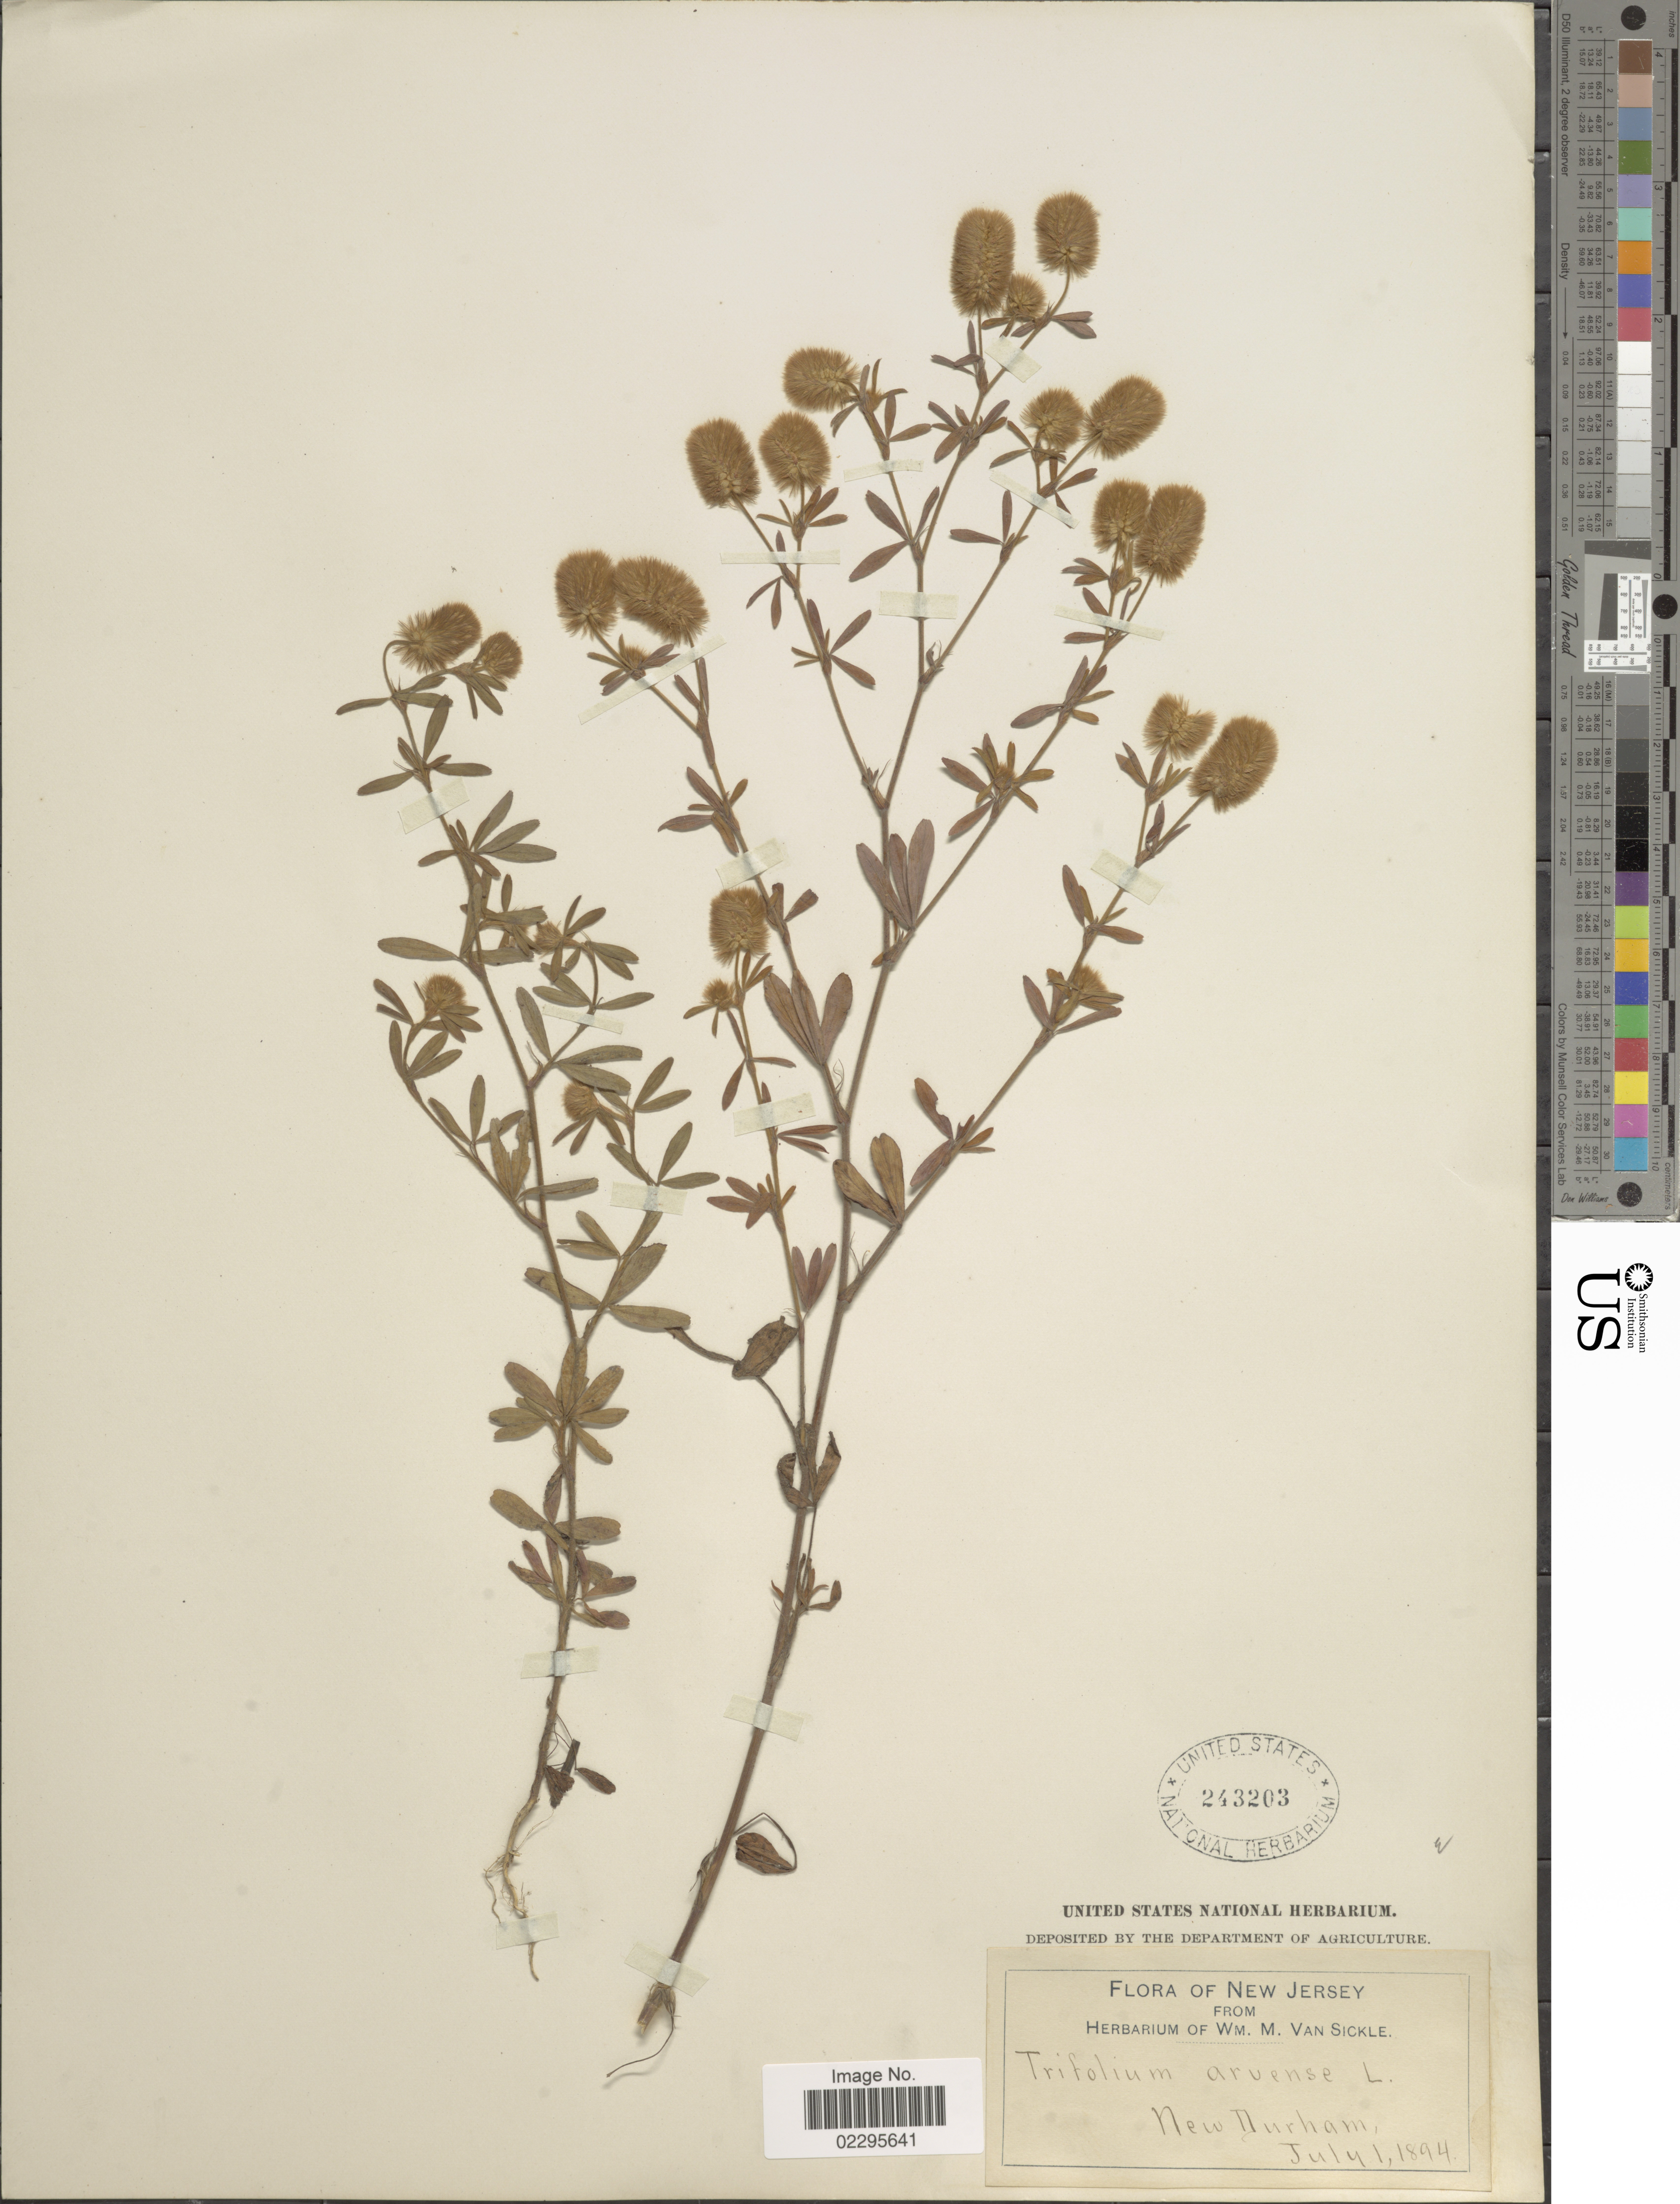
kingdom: Plantae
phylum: Tracheophyta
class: Magnoliopsida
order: Fabales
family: Fabaceae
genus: Trifolium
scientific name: Trifolium arvense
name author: L.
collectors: ex herb. Wm. M. Van Sickle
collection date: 1894-07-01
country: United States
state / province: New Jersey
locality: New Durham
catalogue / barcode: US 243203